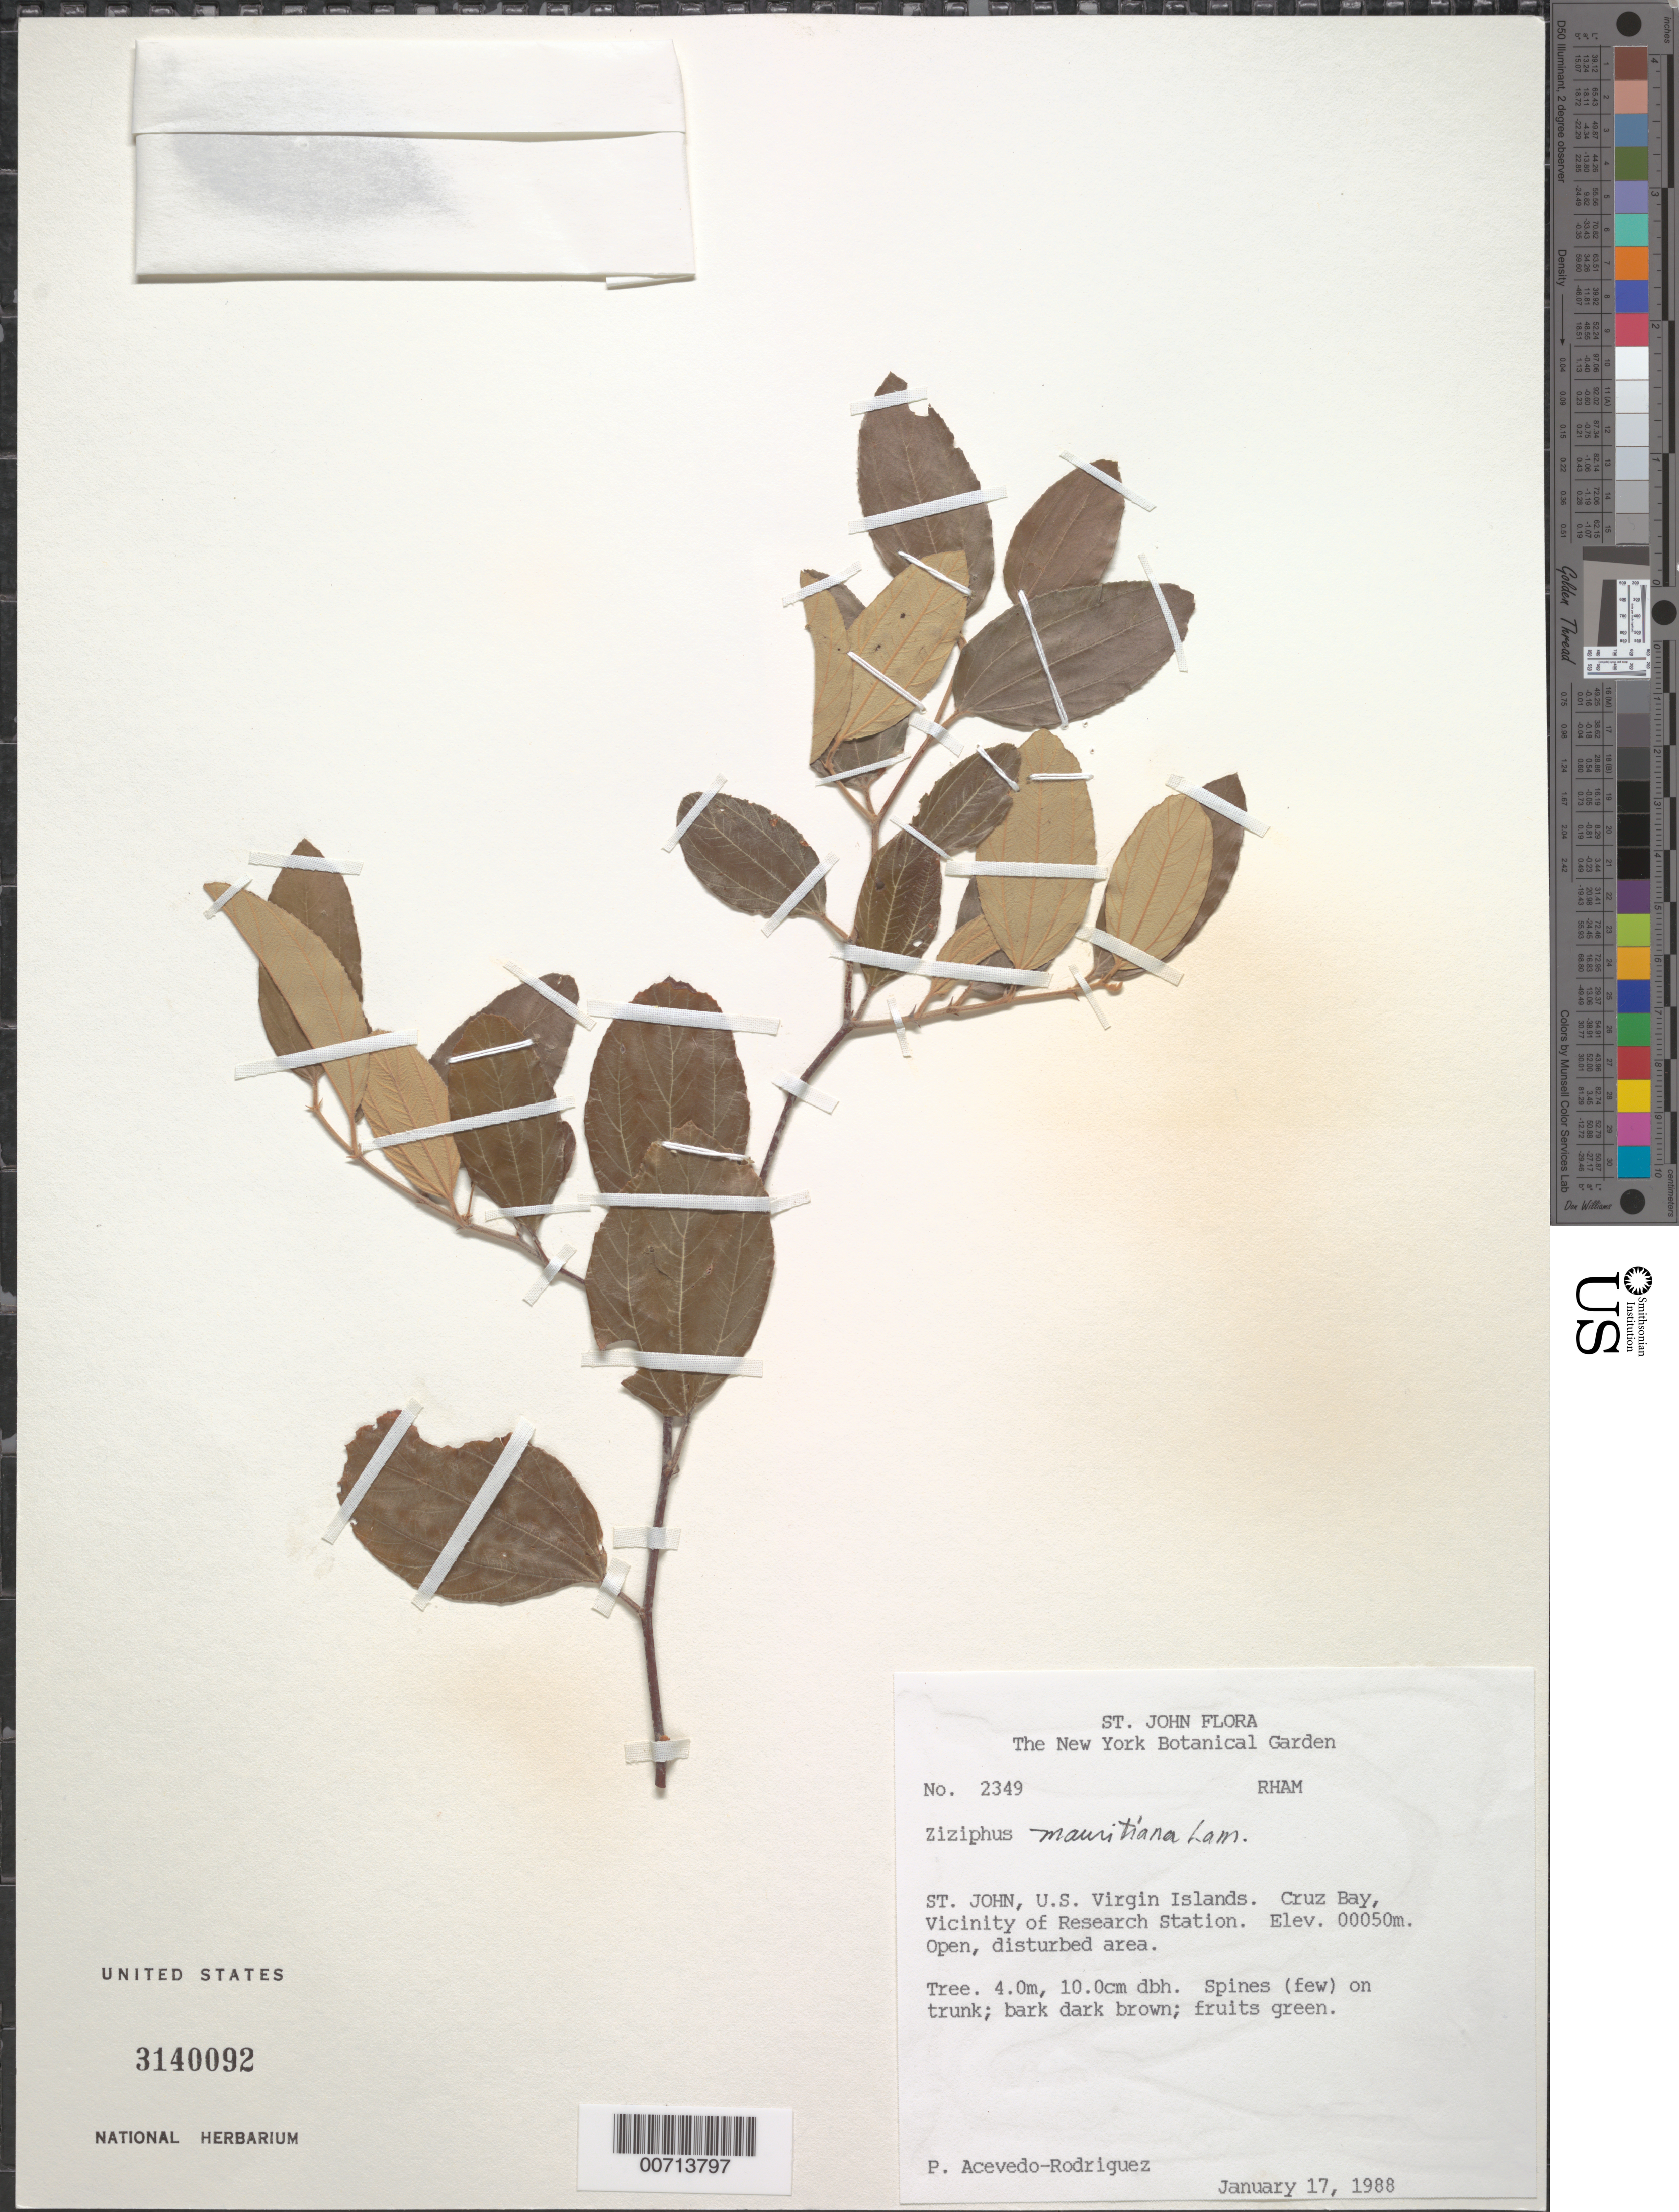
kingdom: Plantae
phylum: Tracheophyta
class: Magnoliopsida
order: Rosales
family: Rhamnaceae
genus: Ziziphus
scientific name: Ziziphus mauritiana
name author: Lam.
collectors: P. Acevedo-Rodr., A. Reilly & J. Stone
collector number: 2349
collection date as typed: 17 Jan 1988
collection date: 1988-01-17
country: U.S. Virgin Islands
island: St. John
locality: Cruz Bay Quarter; vicinity of Research Station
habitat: Open, disturbed area.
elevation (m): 50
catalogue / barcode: US 3140092